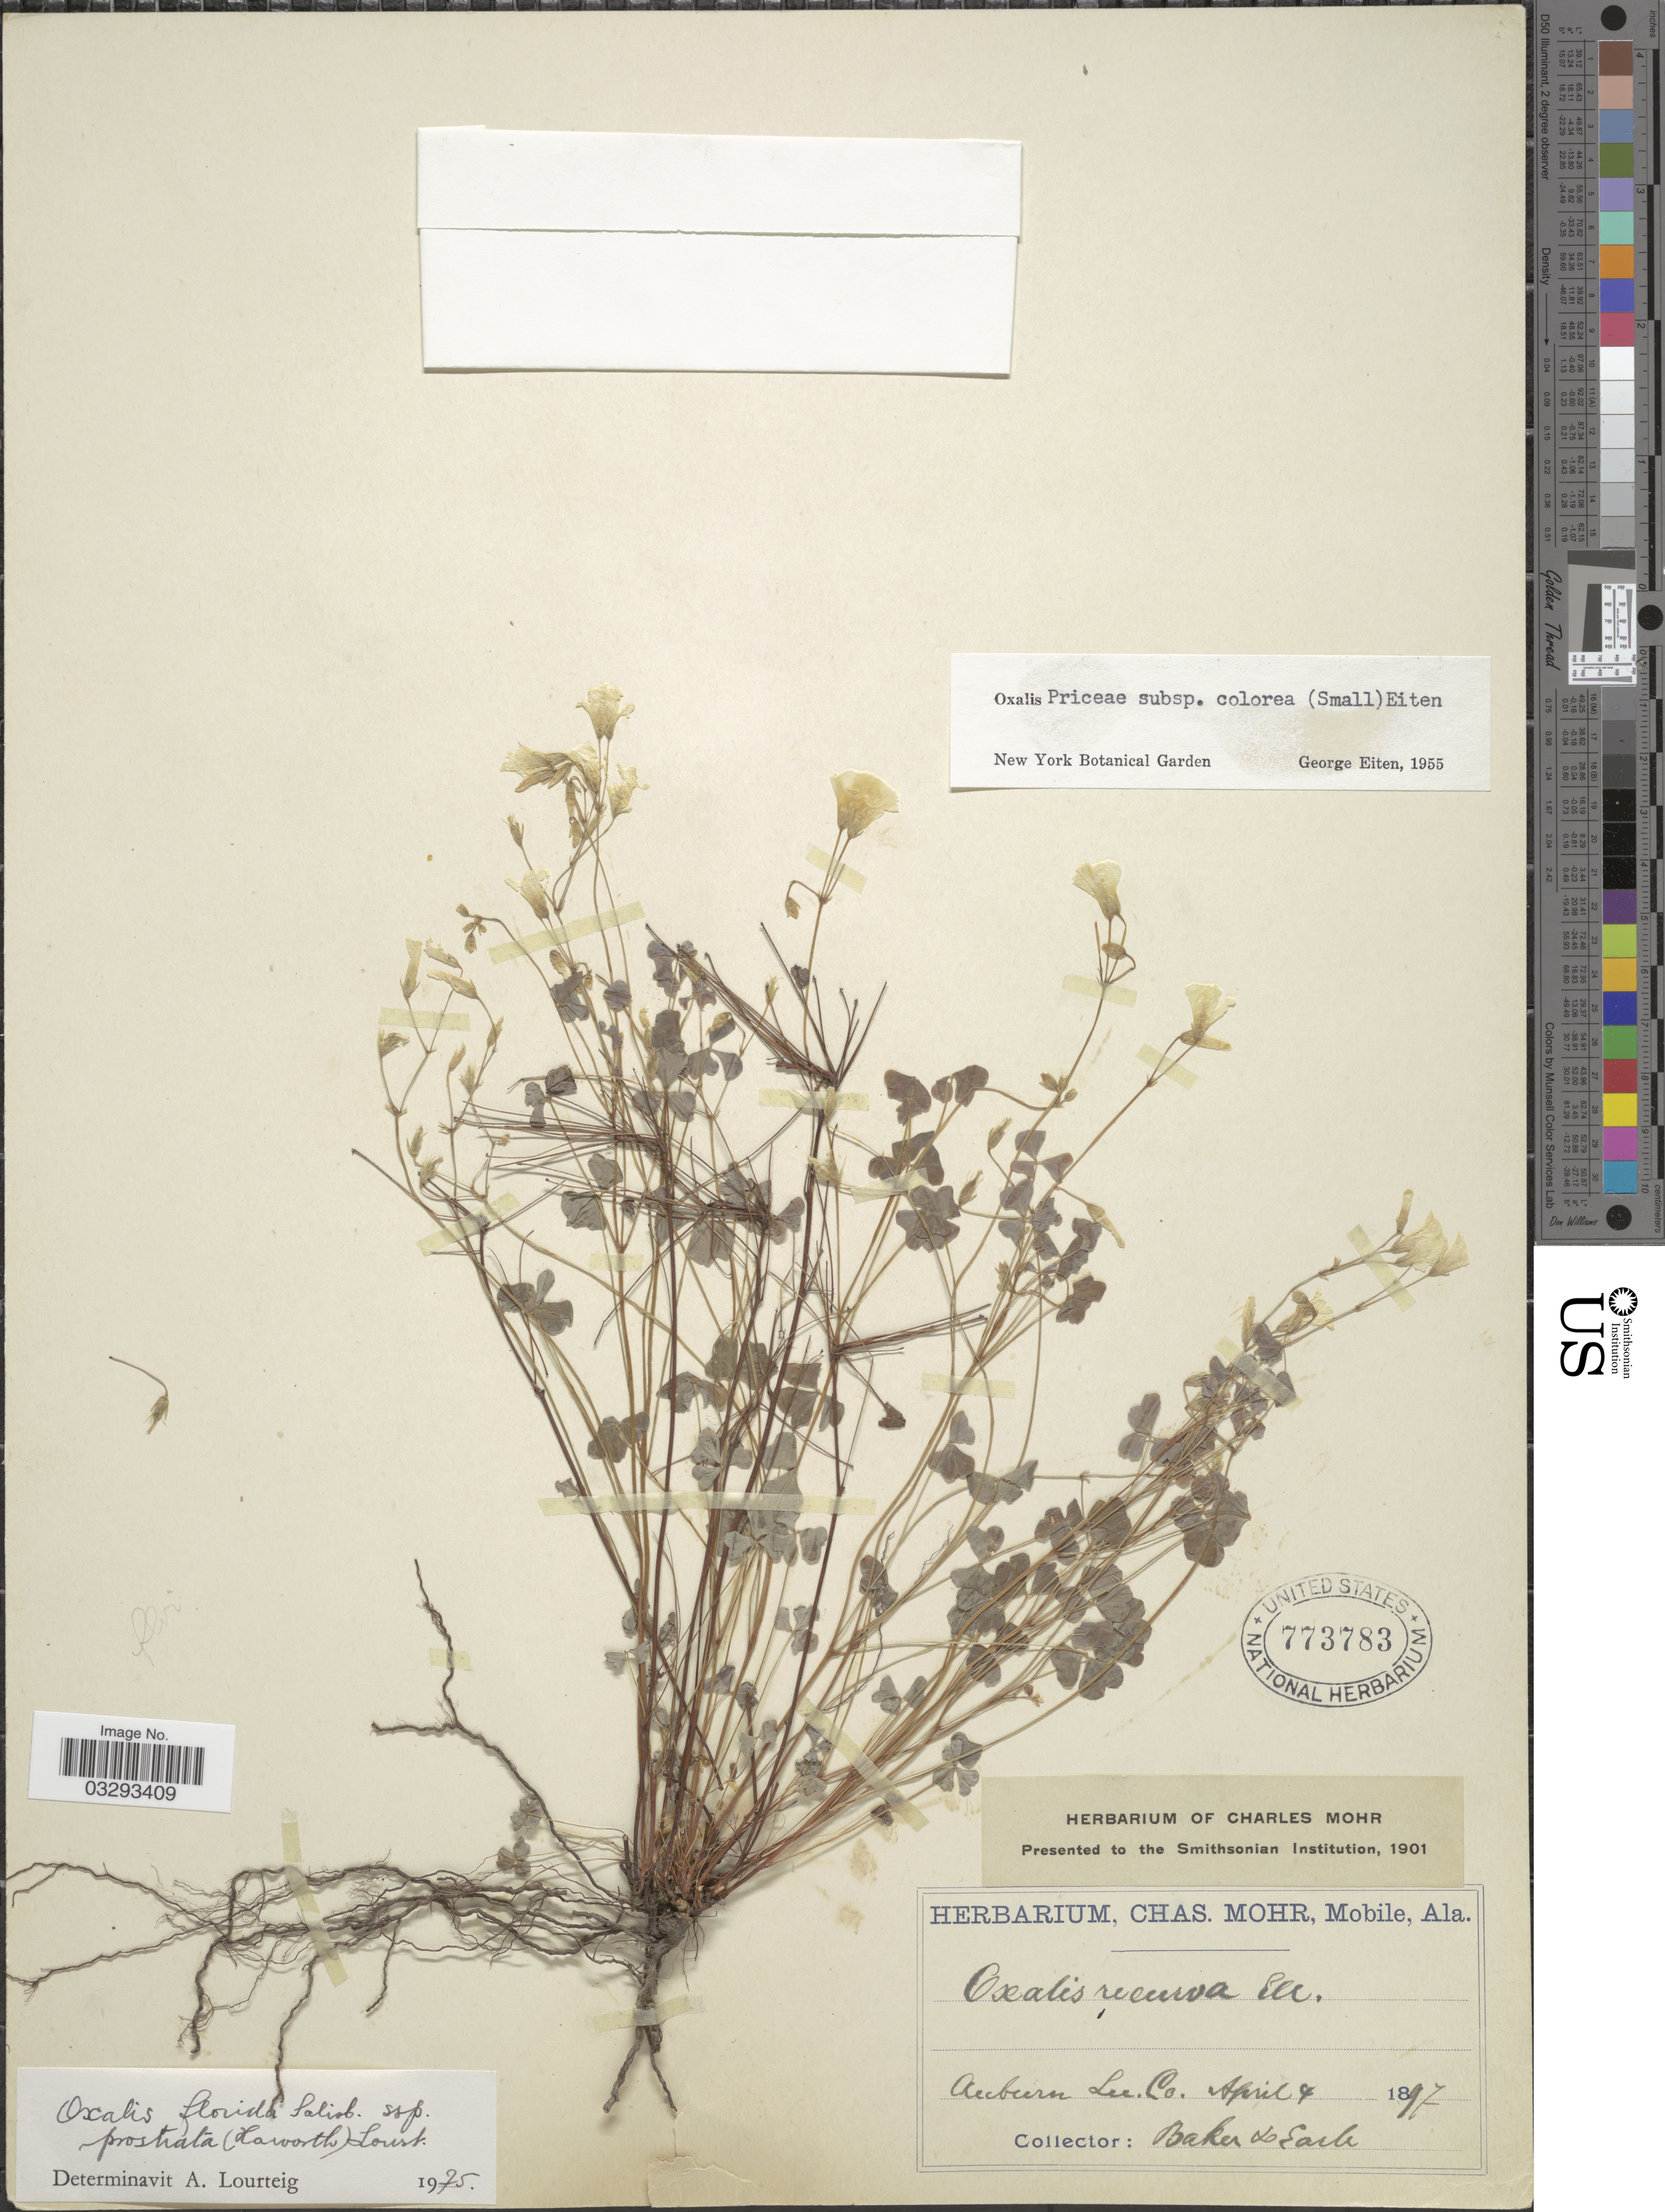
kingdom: Plantae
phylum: Tracheophyta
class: Magnoliopsida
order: Oxalidales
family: Oxalidaceae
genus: Oxalis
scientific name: Oxalis florida subsp. prostrata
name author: (Haw.) Lourteig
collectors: -- Baker & -. Earle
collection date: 1897-04-04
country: United States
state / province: Alabama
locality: Auburn Lee Co.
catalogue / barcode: US 773783